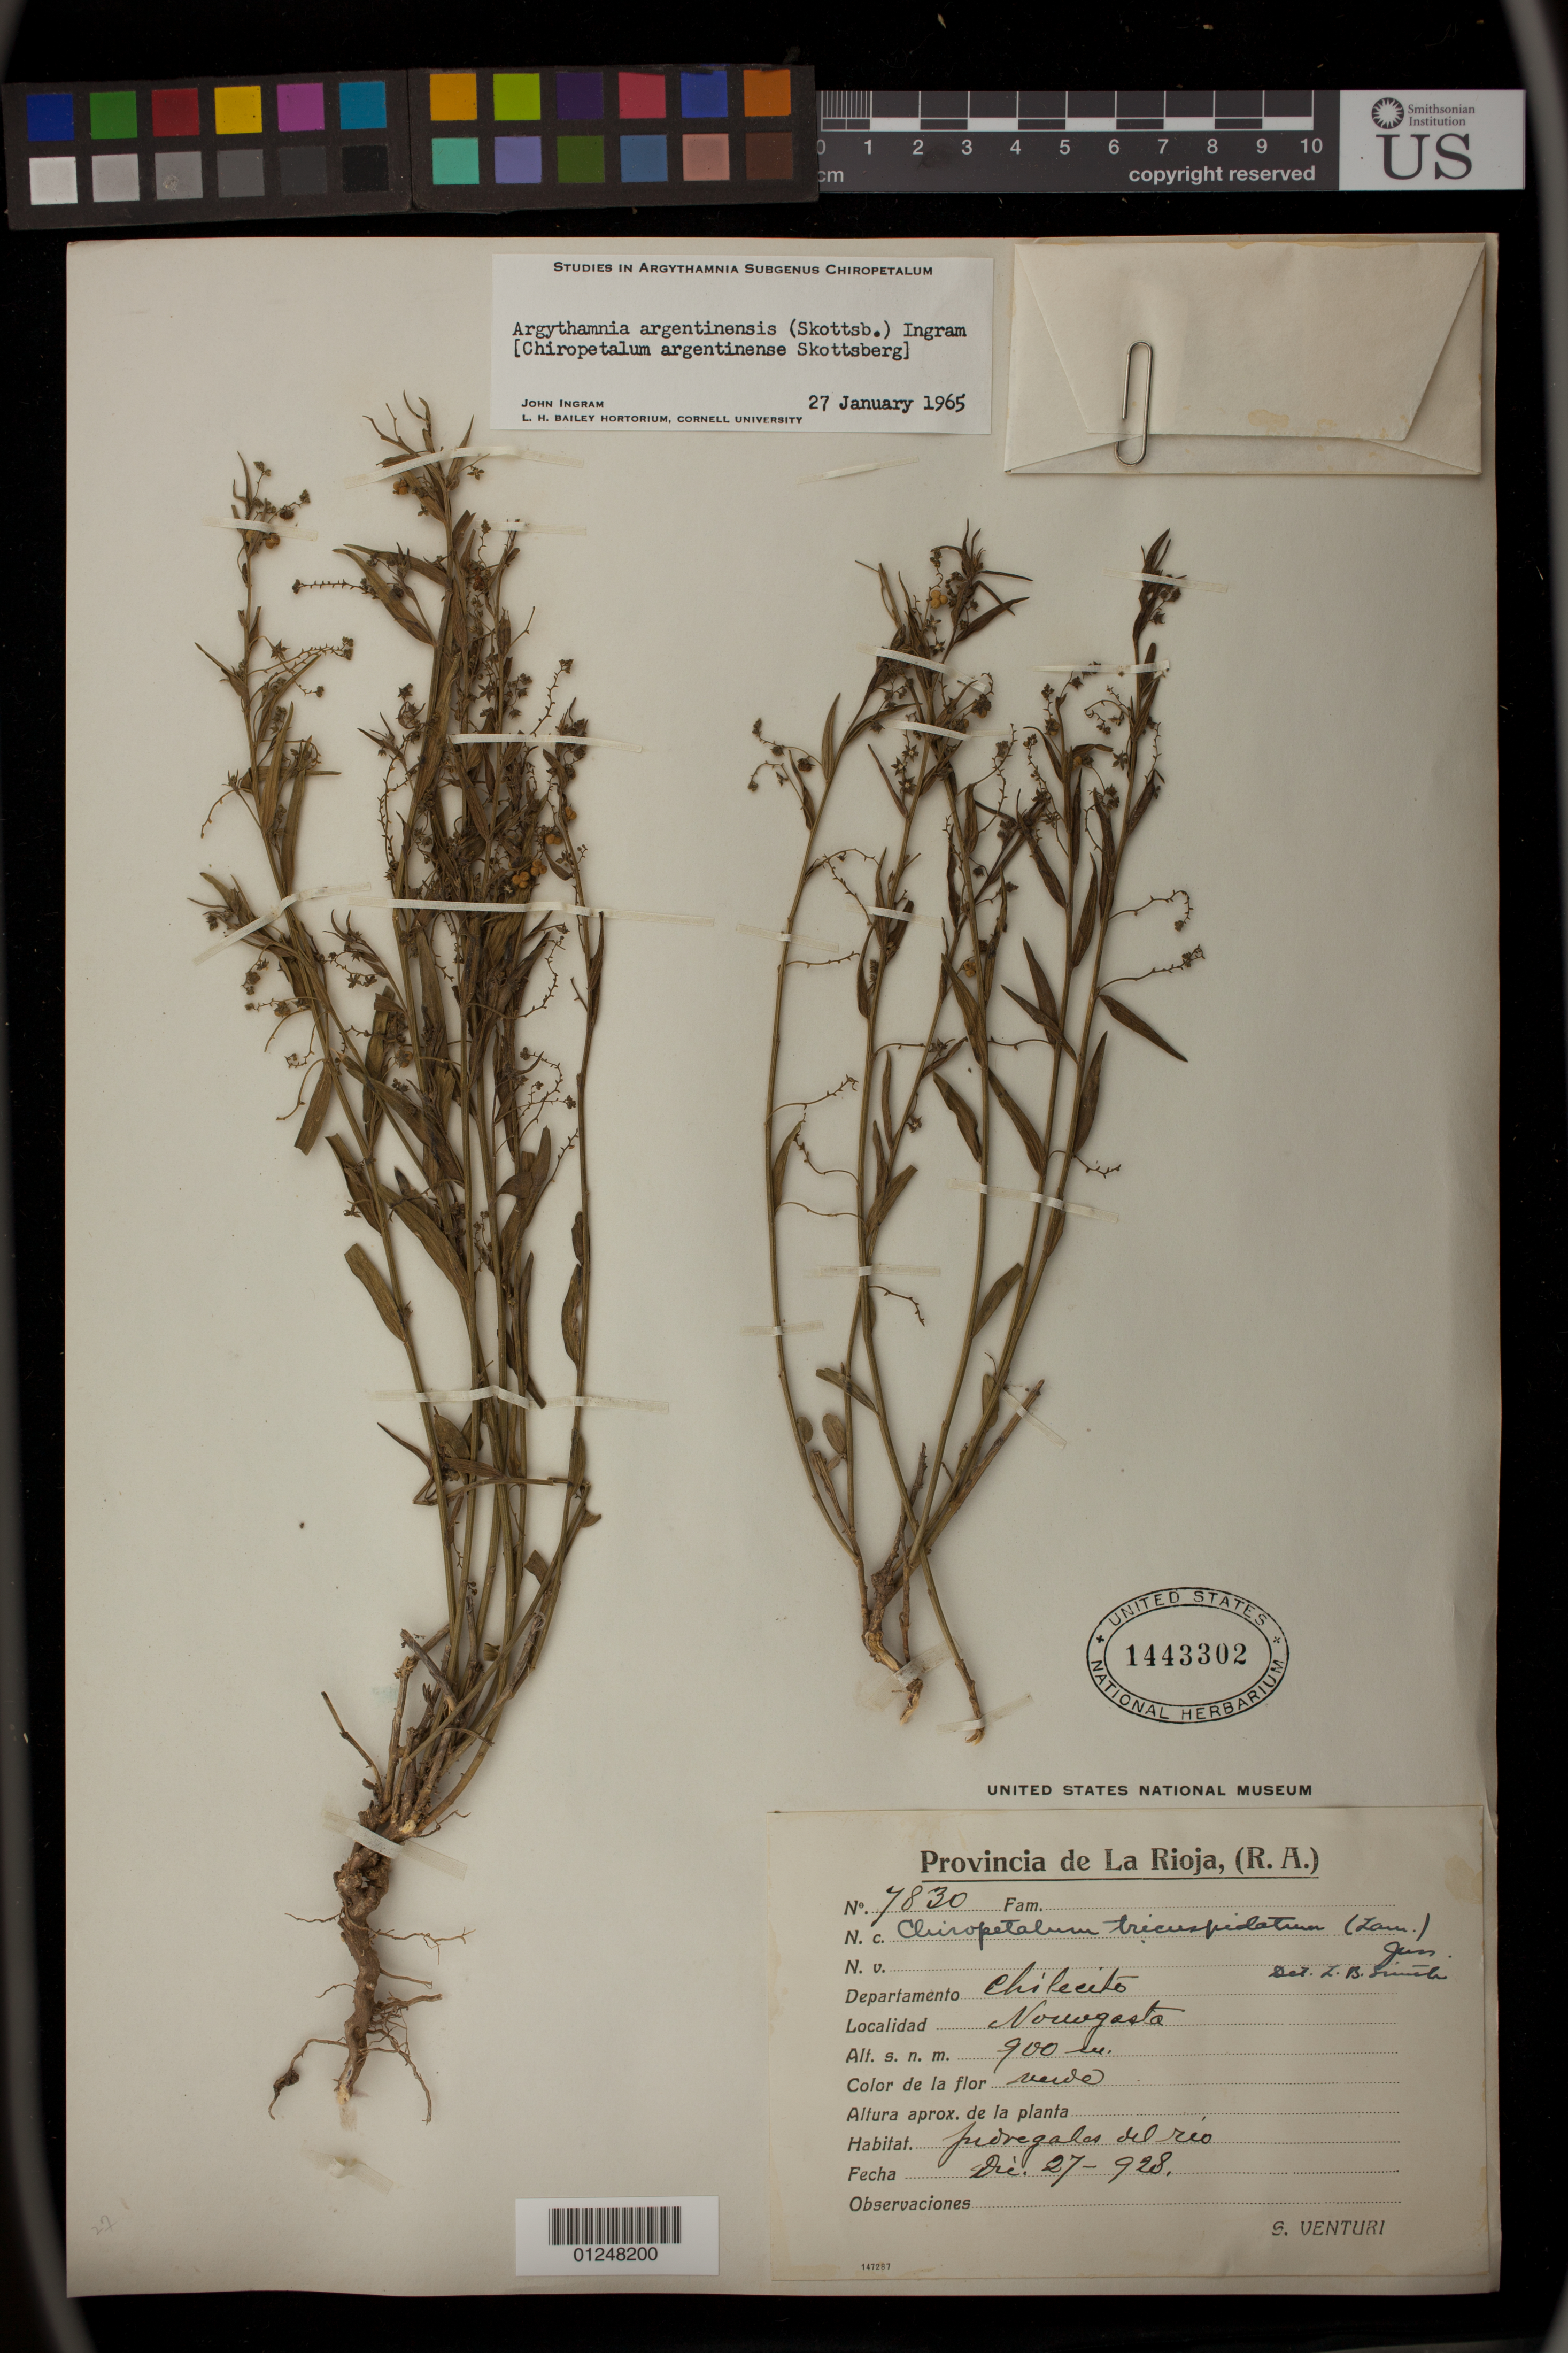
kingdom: Plantae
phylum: Tracheophyta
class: Magnoliopsida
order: Malpighiales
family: Euphorbiaceae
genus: Argythamnia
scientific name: Argythamnia argentinensis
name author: (Skottsb.) Allem & Irgang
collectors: S. Venturi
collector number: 7830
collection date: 1928-12-27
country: Argentina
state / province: La Rioja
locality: Chilecito, Nouogasta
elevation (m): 900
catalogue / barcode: US 1443302